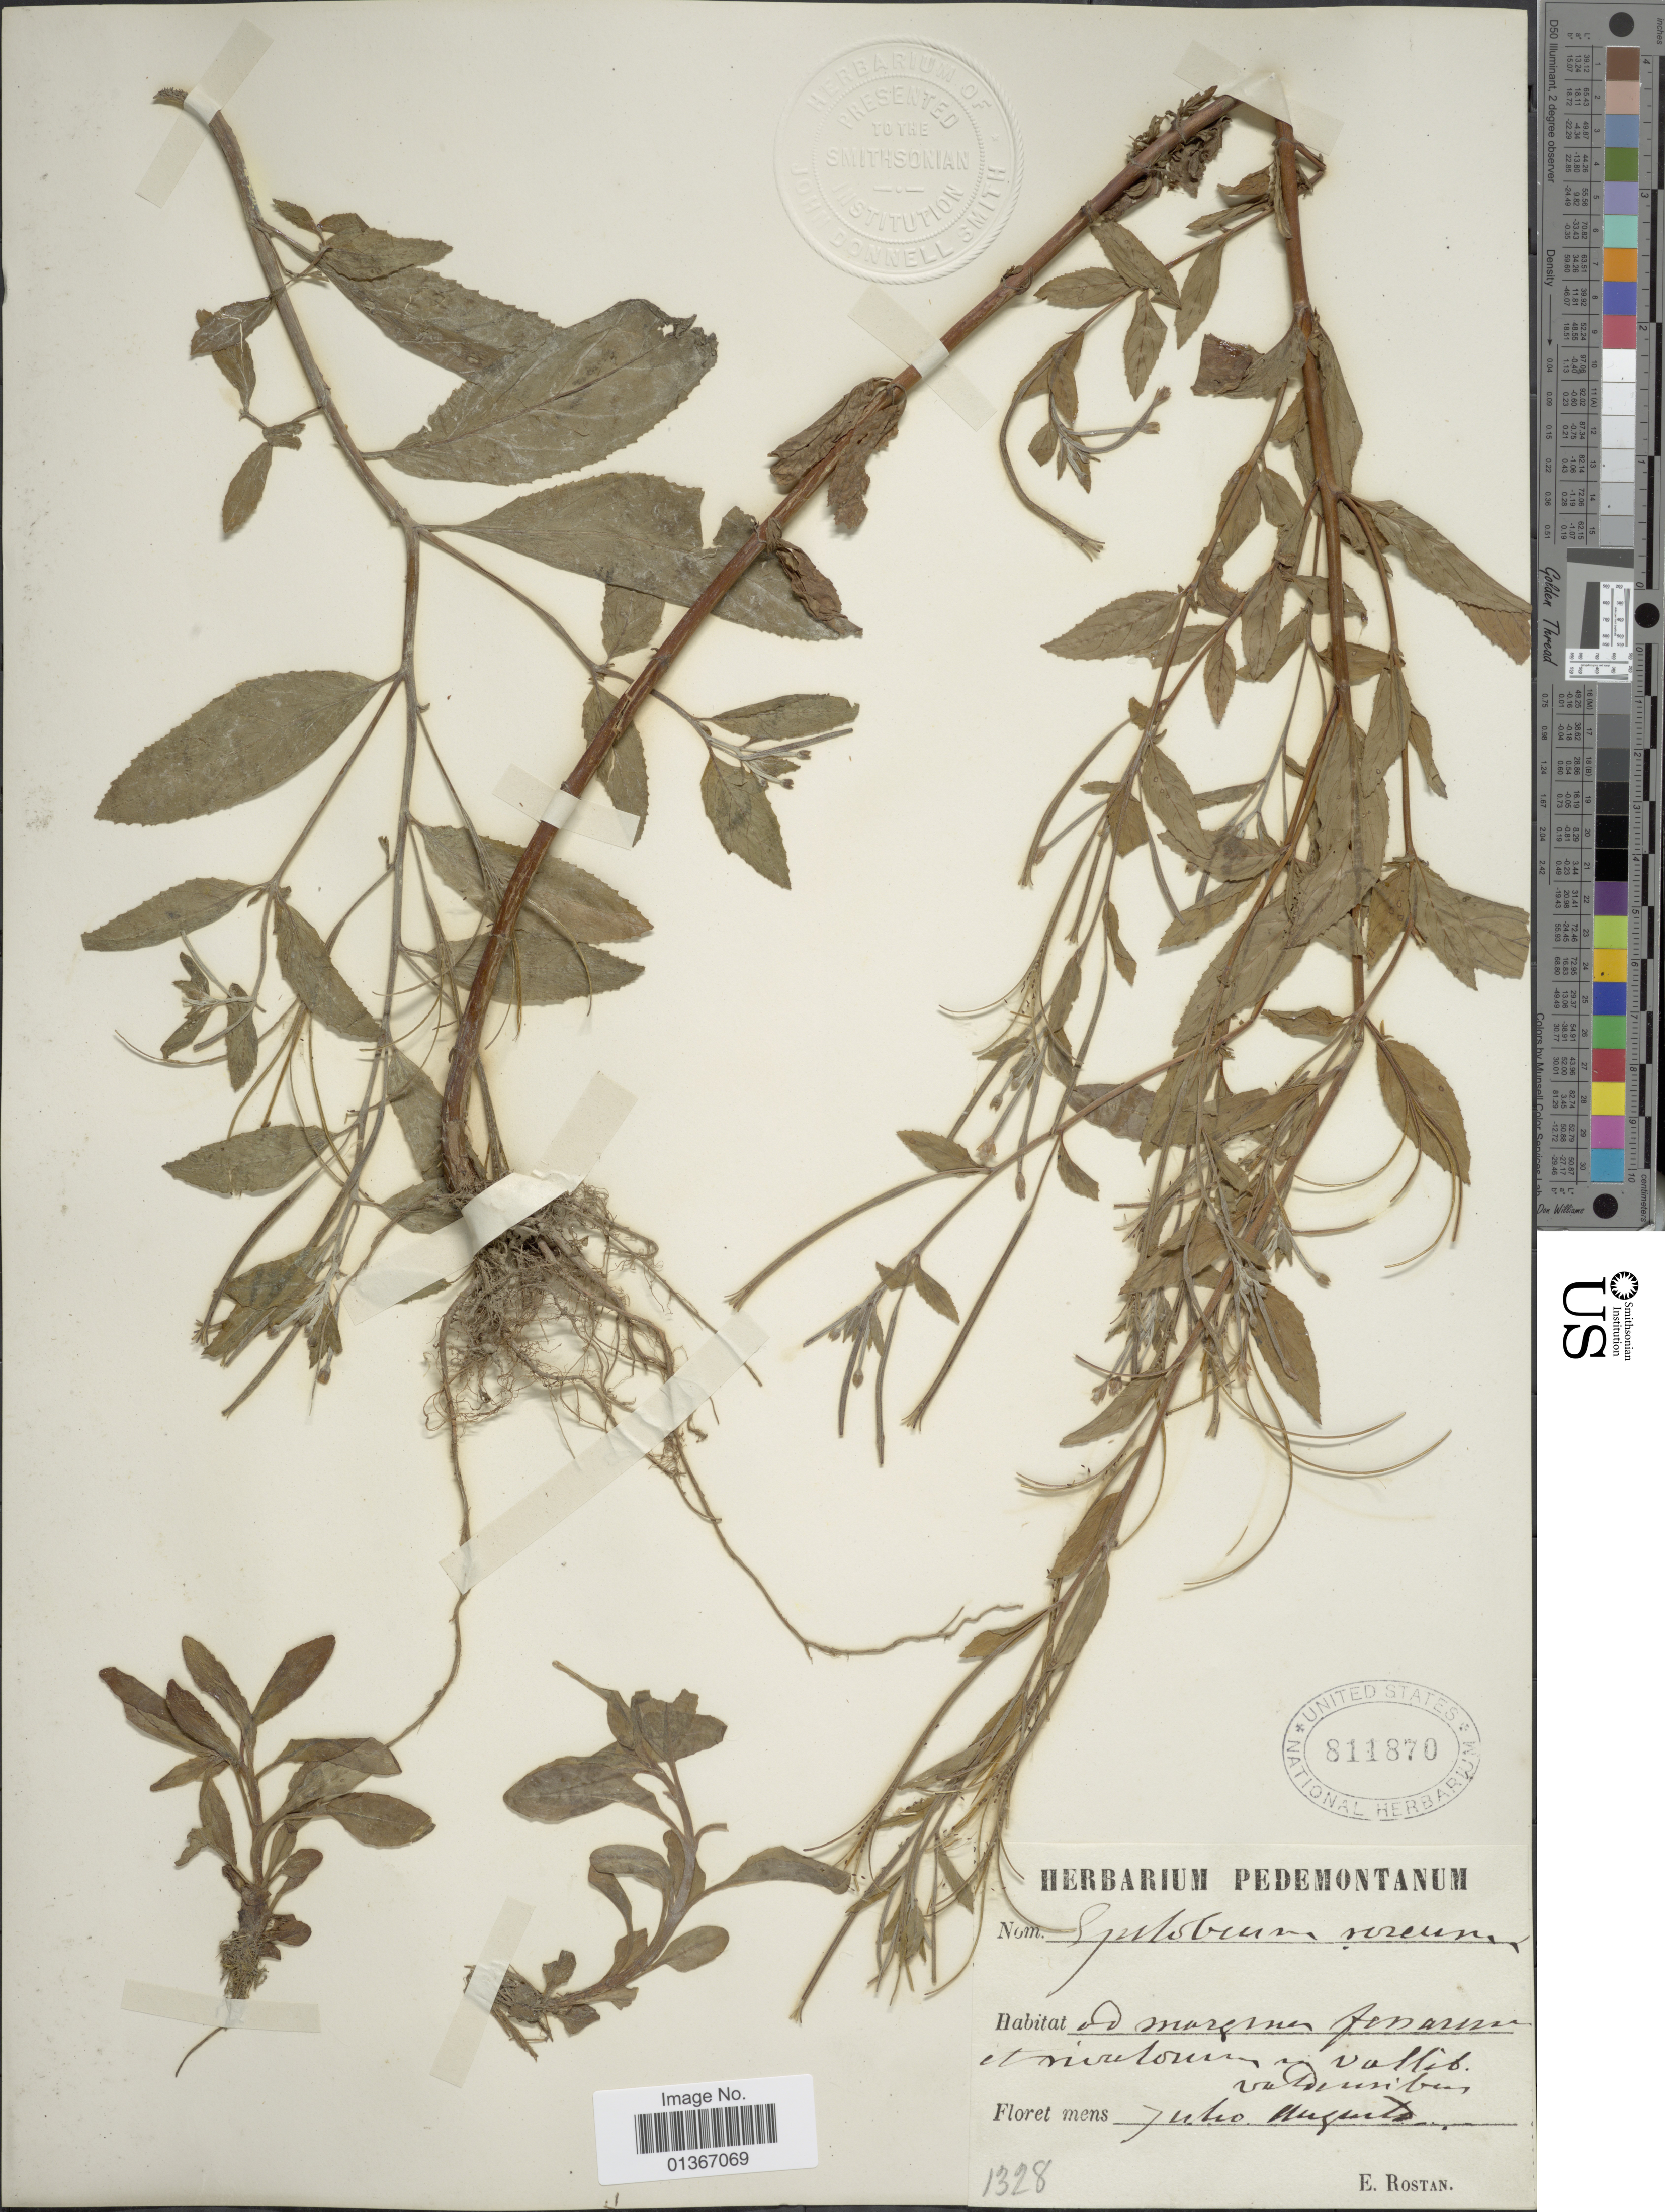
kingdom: Plantae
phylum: Tracheophyta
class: Magnoliopsida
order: Myrtales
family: Onagraceae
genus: Epilobium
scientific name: Epilobium roseum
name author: Schreb.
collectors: E. Rostan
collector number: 1328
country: Italy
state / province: Piedmont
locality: Ad marginem fonarnen et ricutorum in vallib. valdesisibus. [interpreted]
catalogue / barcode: US 811870